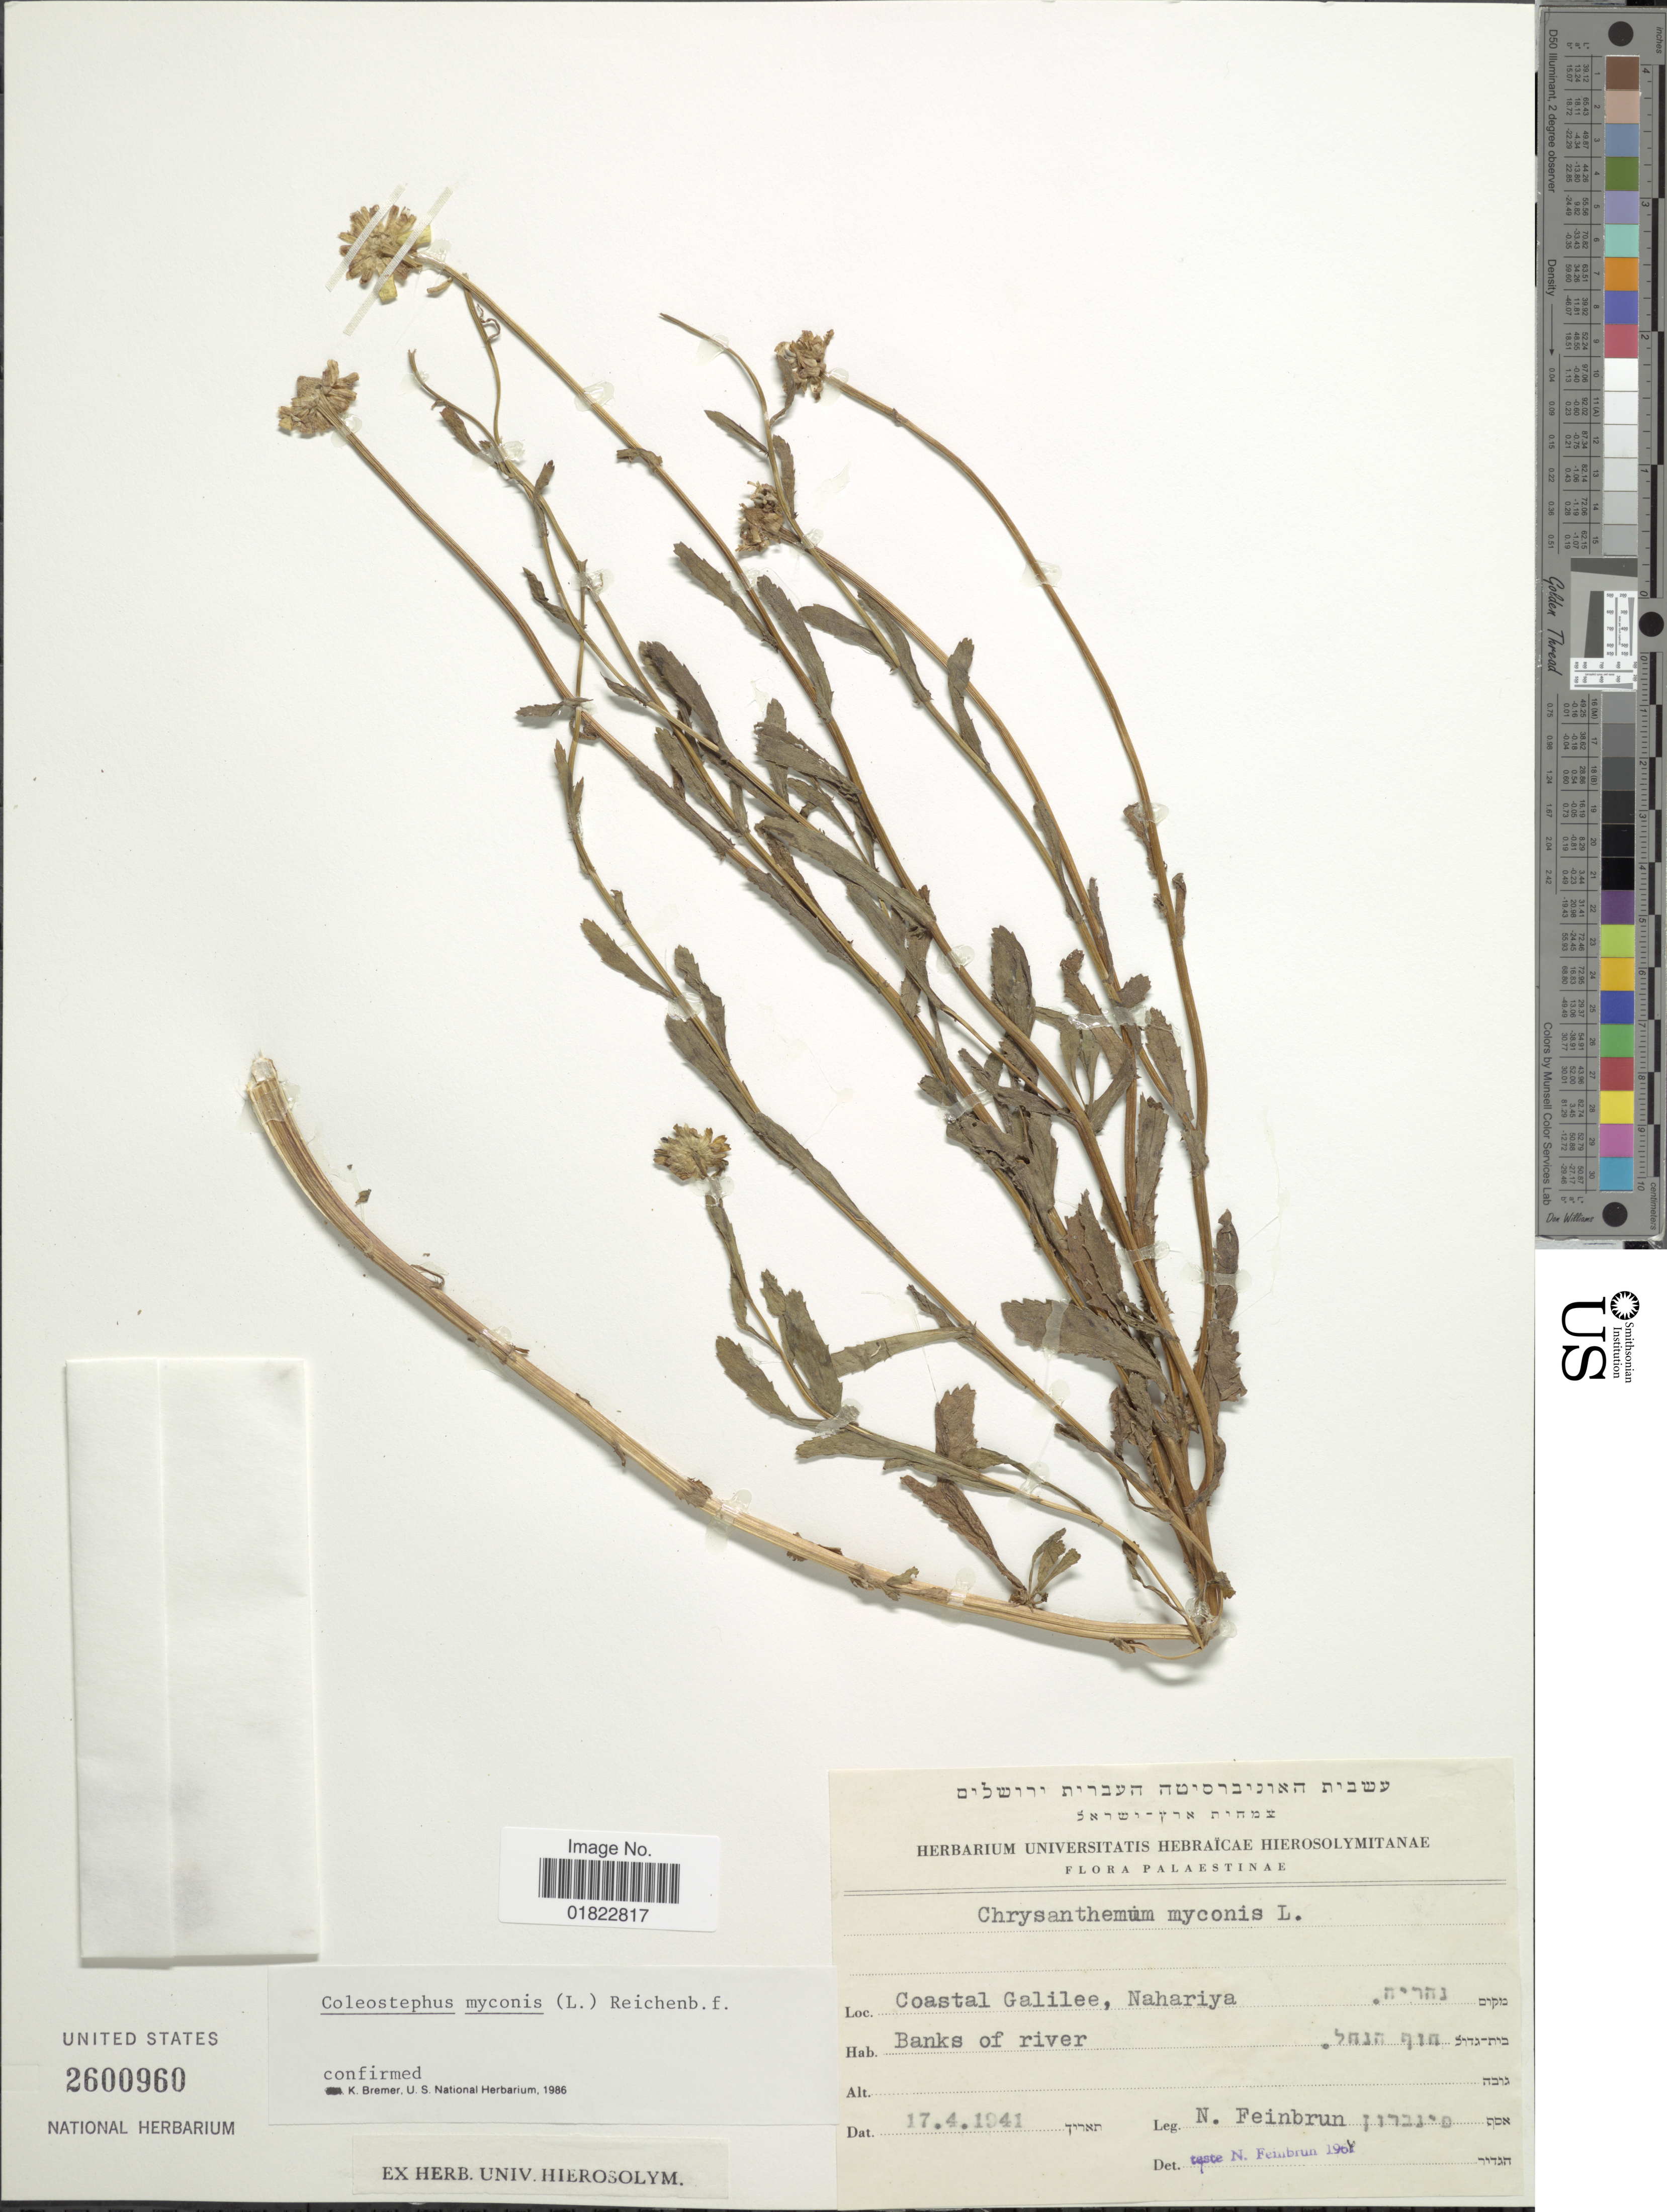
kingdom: Plantae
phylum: Tracheophyta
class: Magnoliopsida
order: Asterales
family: Asteraceae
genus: Coleostephus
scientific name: Coleostephus myconis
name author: (L.) Cass.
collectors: N. Feinbrun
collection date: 1941-04-17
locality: Palaestinae. Coastal Galliee, Nahariya. banks of river.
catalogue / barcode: US 2600960